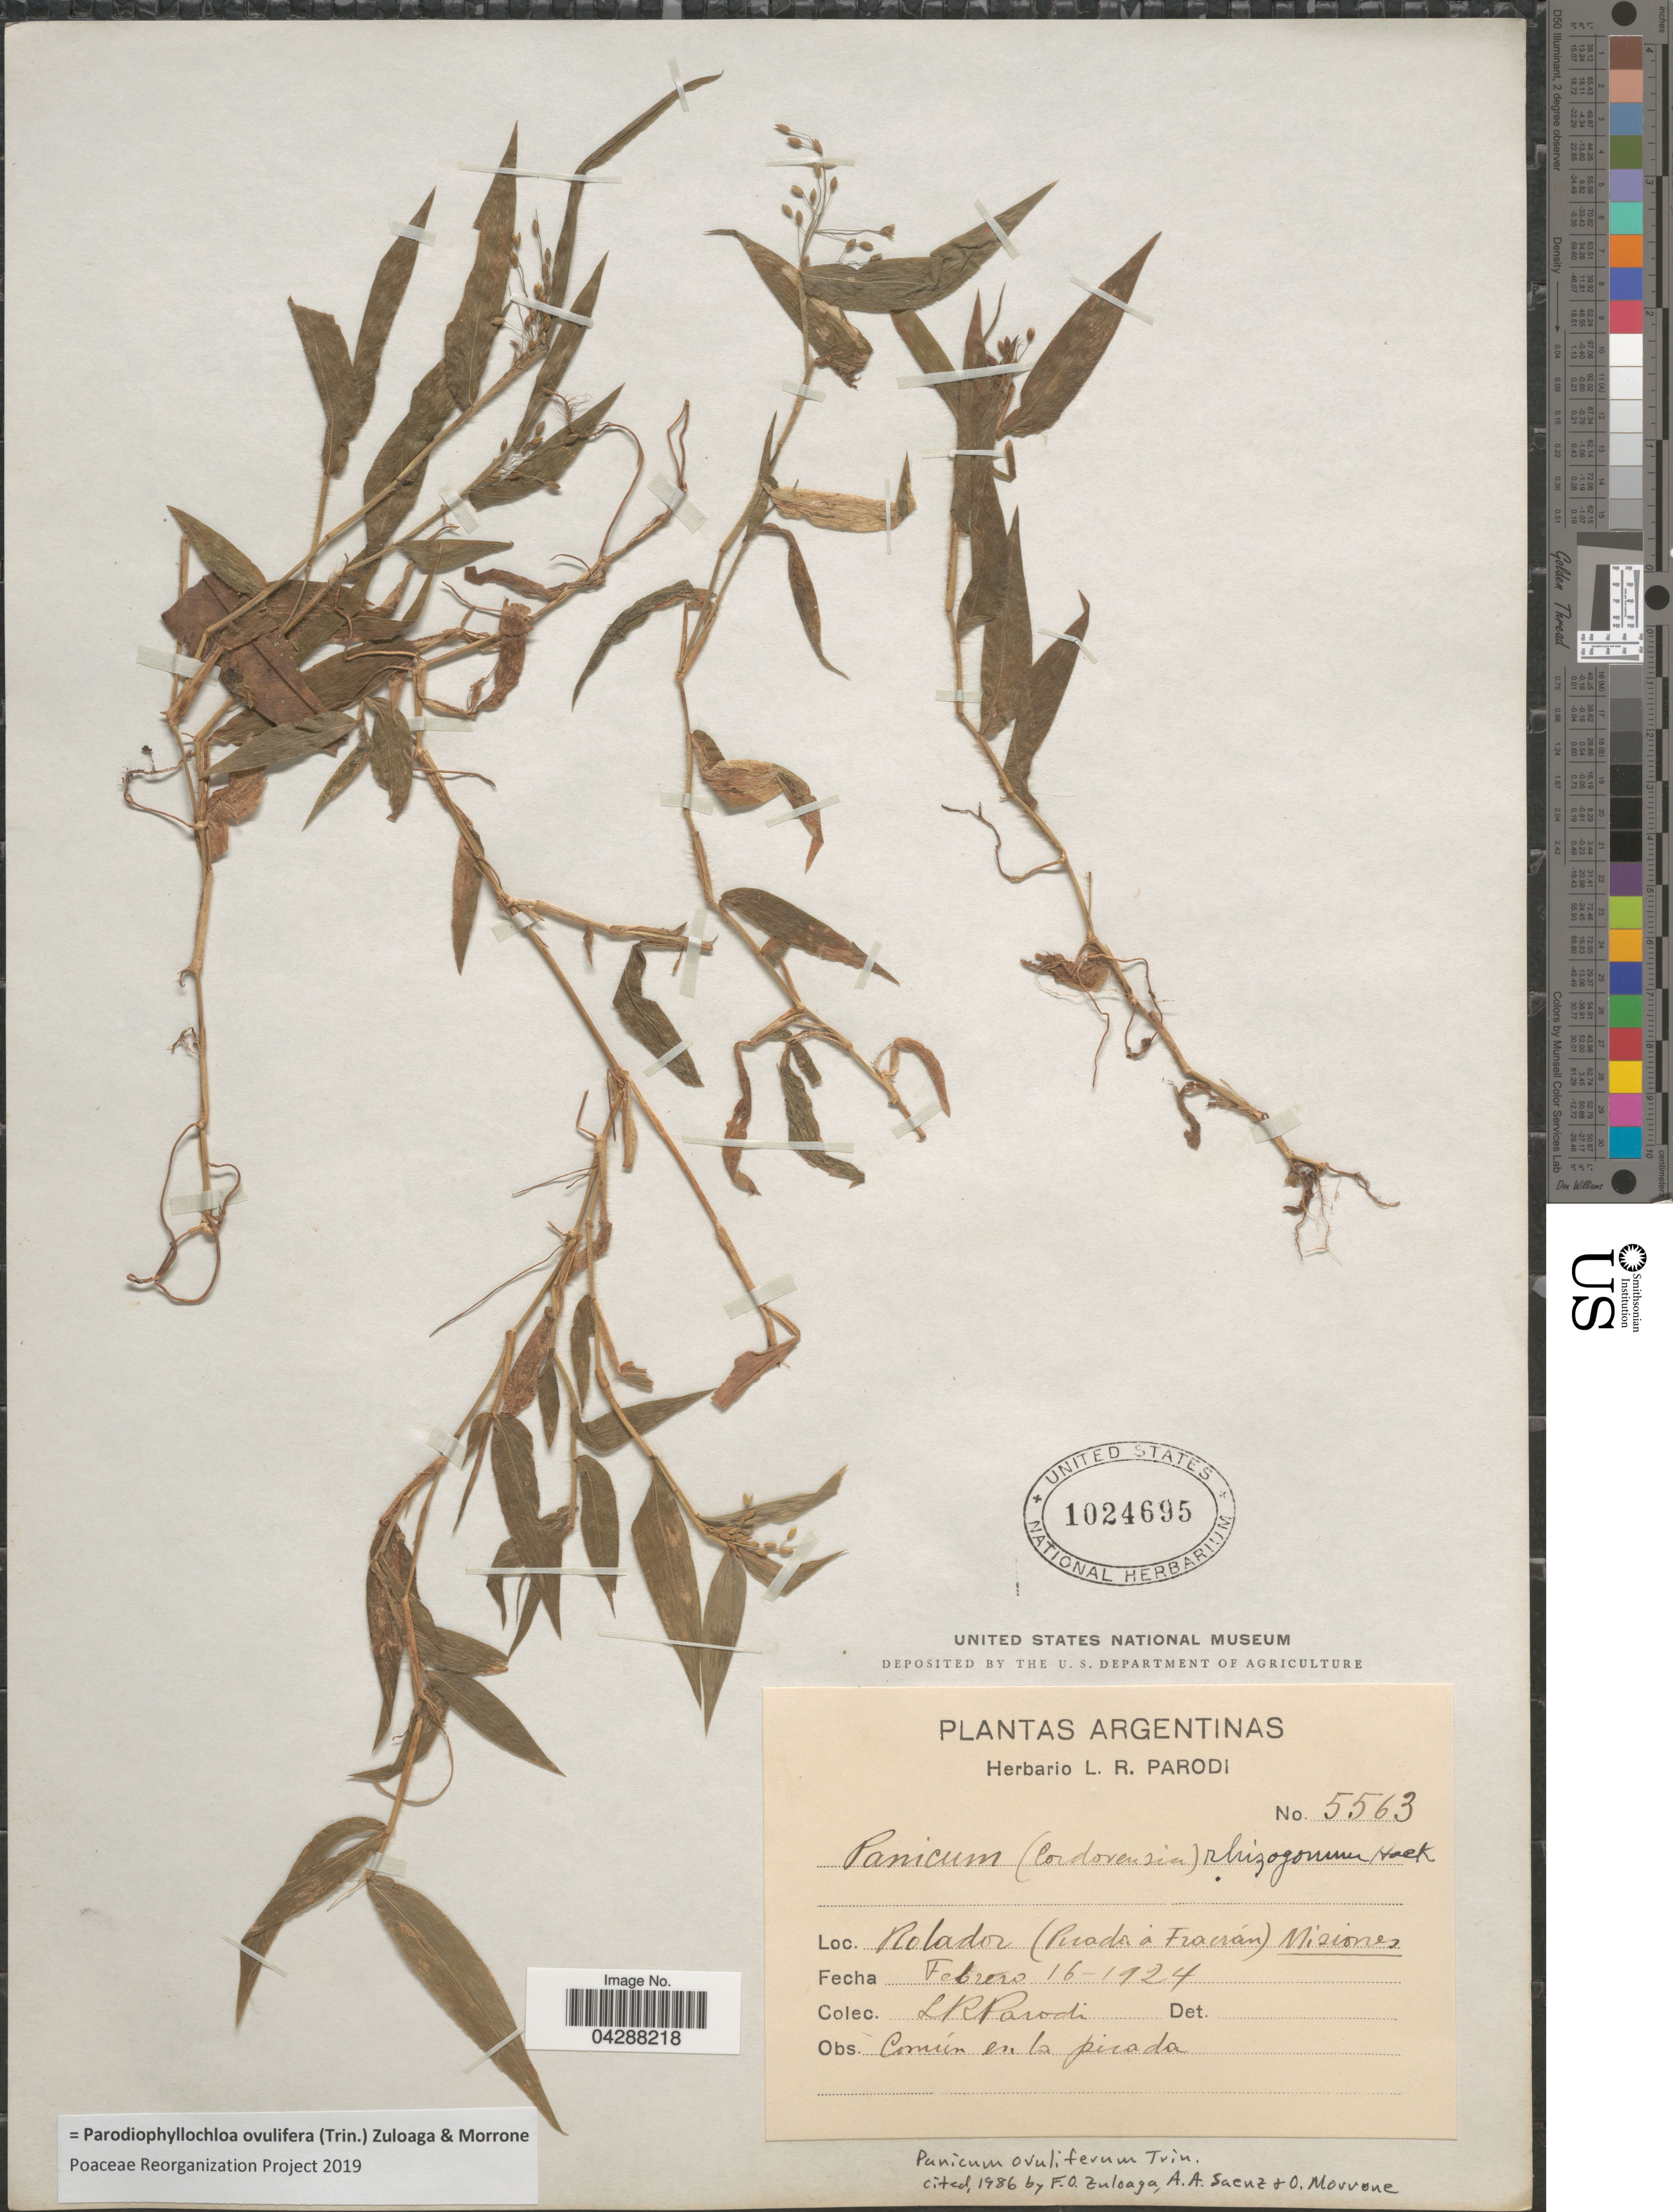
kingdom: Plantae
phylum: Tracheophyta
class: Liliopsida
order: Poales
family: Poaceae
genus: Parodiophyllochloa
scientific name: Parodiophyllochloa ovulifera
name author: (Trin.) Zuloaga & Morrone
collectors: L. R. Parodi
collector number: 5563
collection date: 1924-02-16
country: Argentina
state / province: Misiones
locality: Rolador (Pirada a Fraeran).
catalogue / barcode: US 1024695